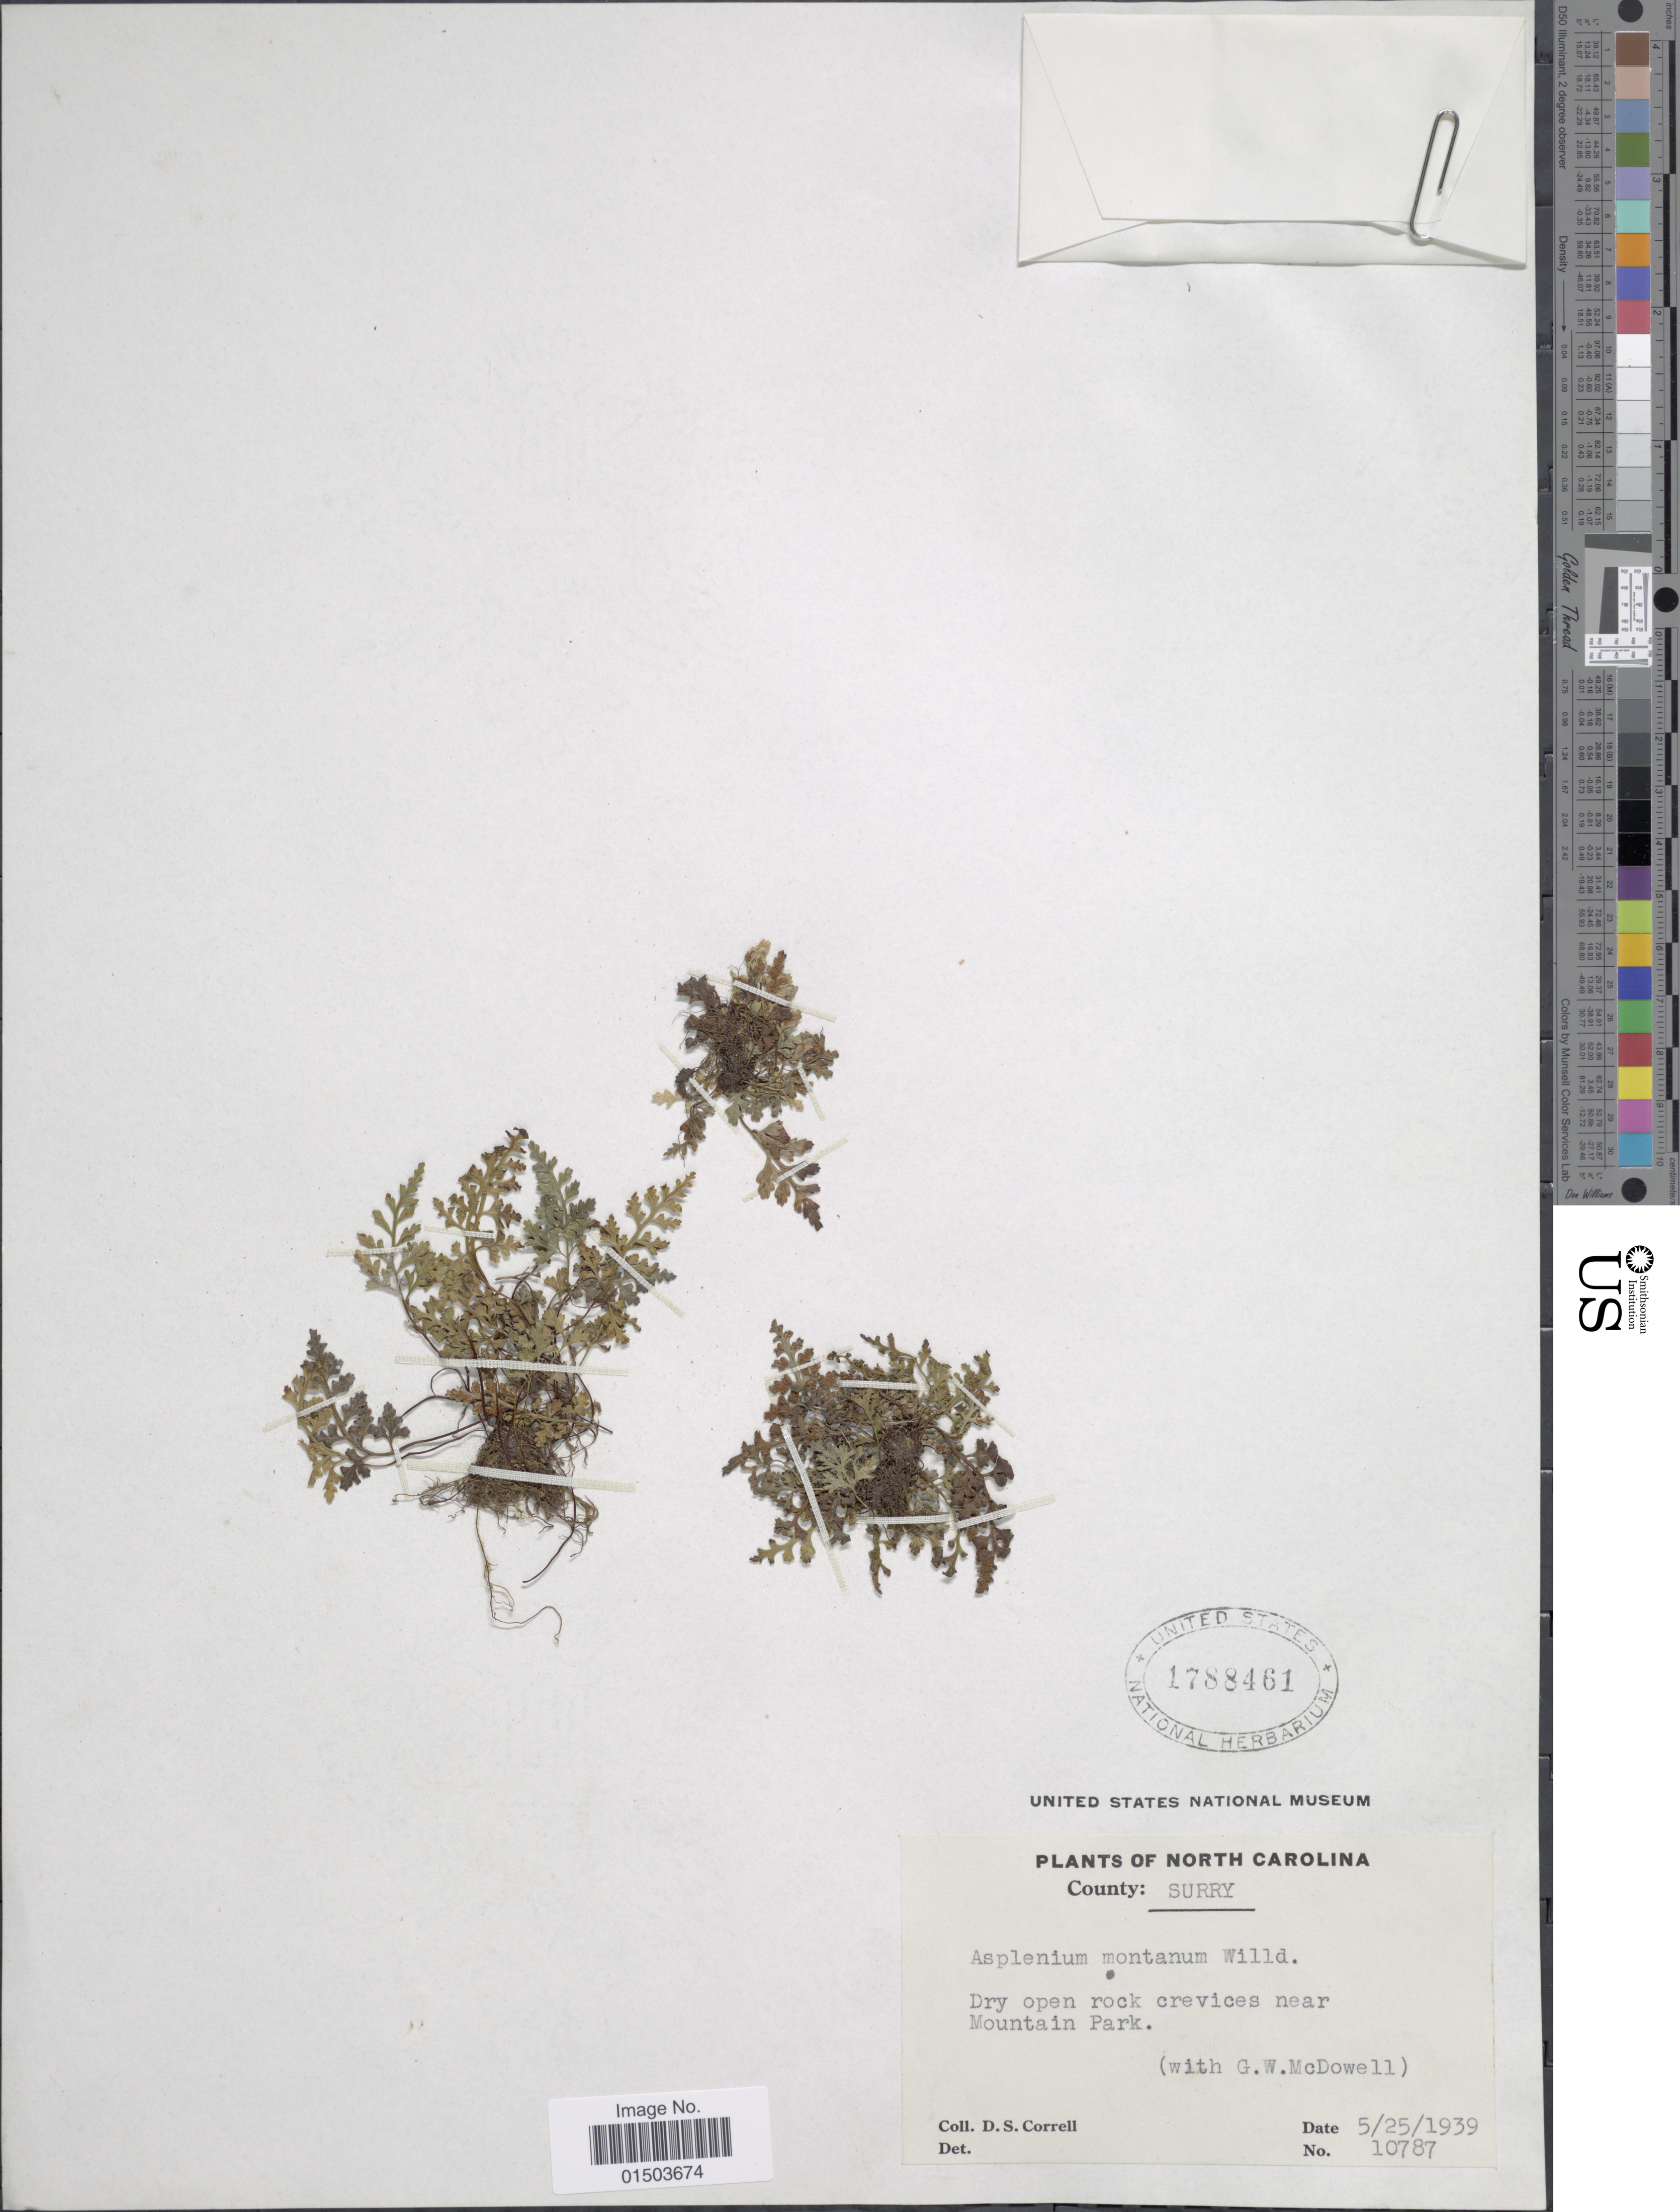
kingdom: Plantae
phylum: Tracheophyta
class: Polypodiopsida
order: Polypodiales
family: Aspleniaceae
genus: Asplenium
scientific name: Asplenium montanum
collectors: D. S. Correll & G. McDowell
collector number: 10787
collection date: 1939-05-25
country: United States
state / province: North Carolina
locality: County: Surry. Dry open rock crevices near Mountain Park.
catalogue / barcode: US 1788461